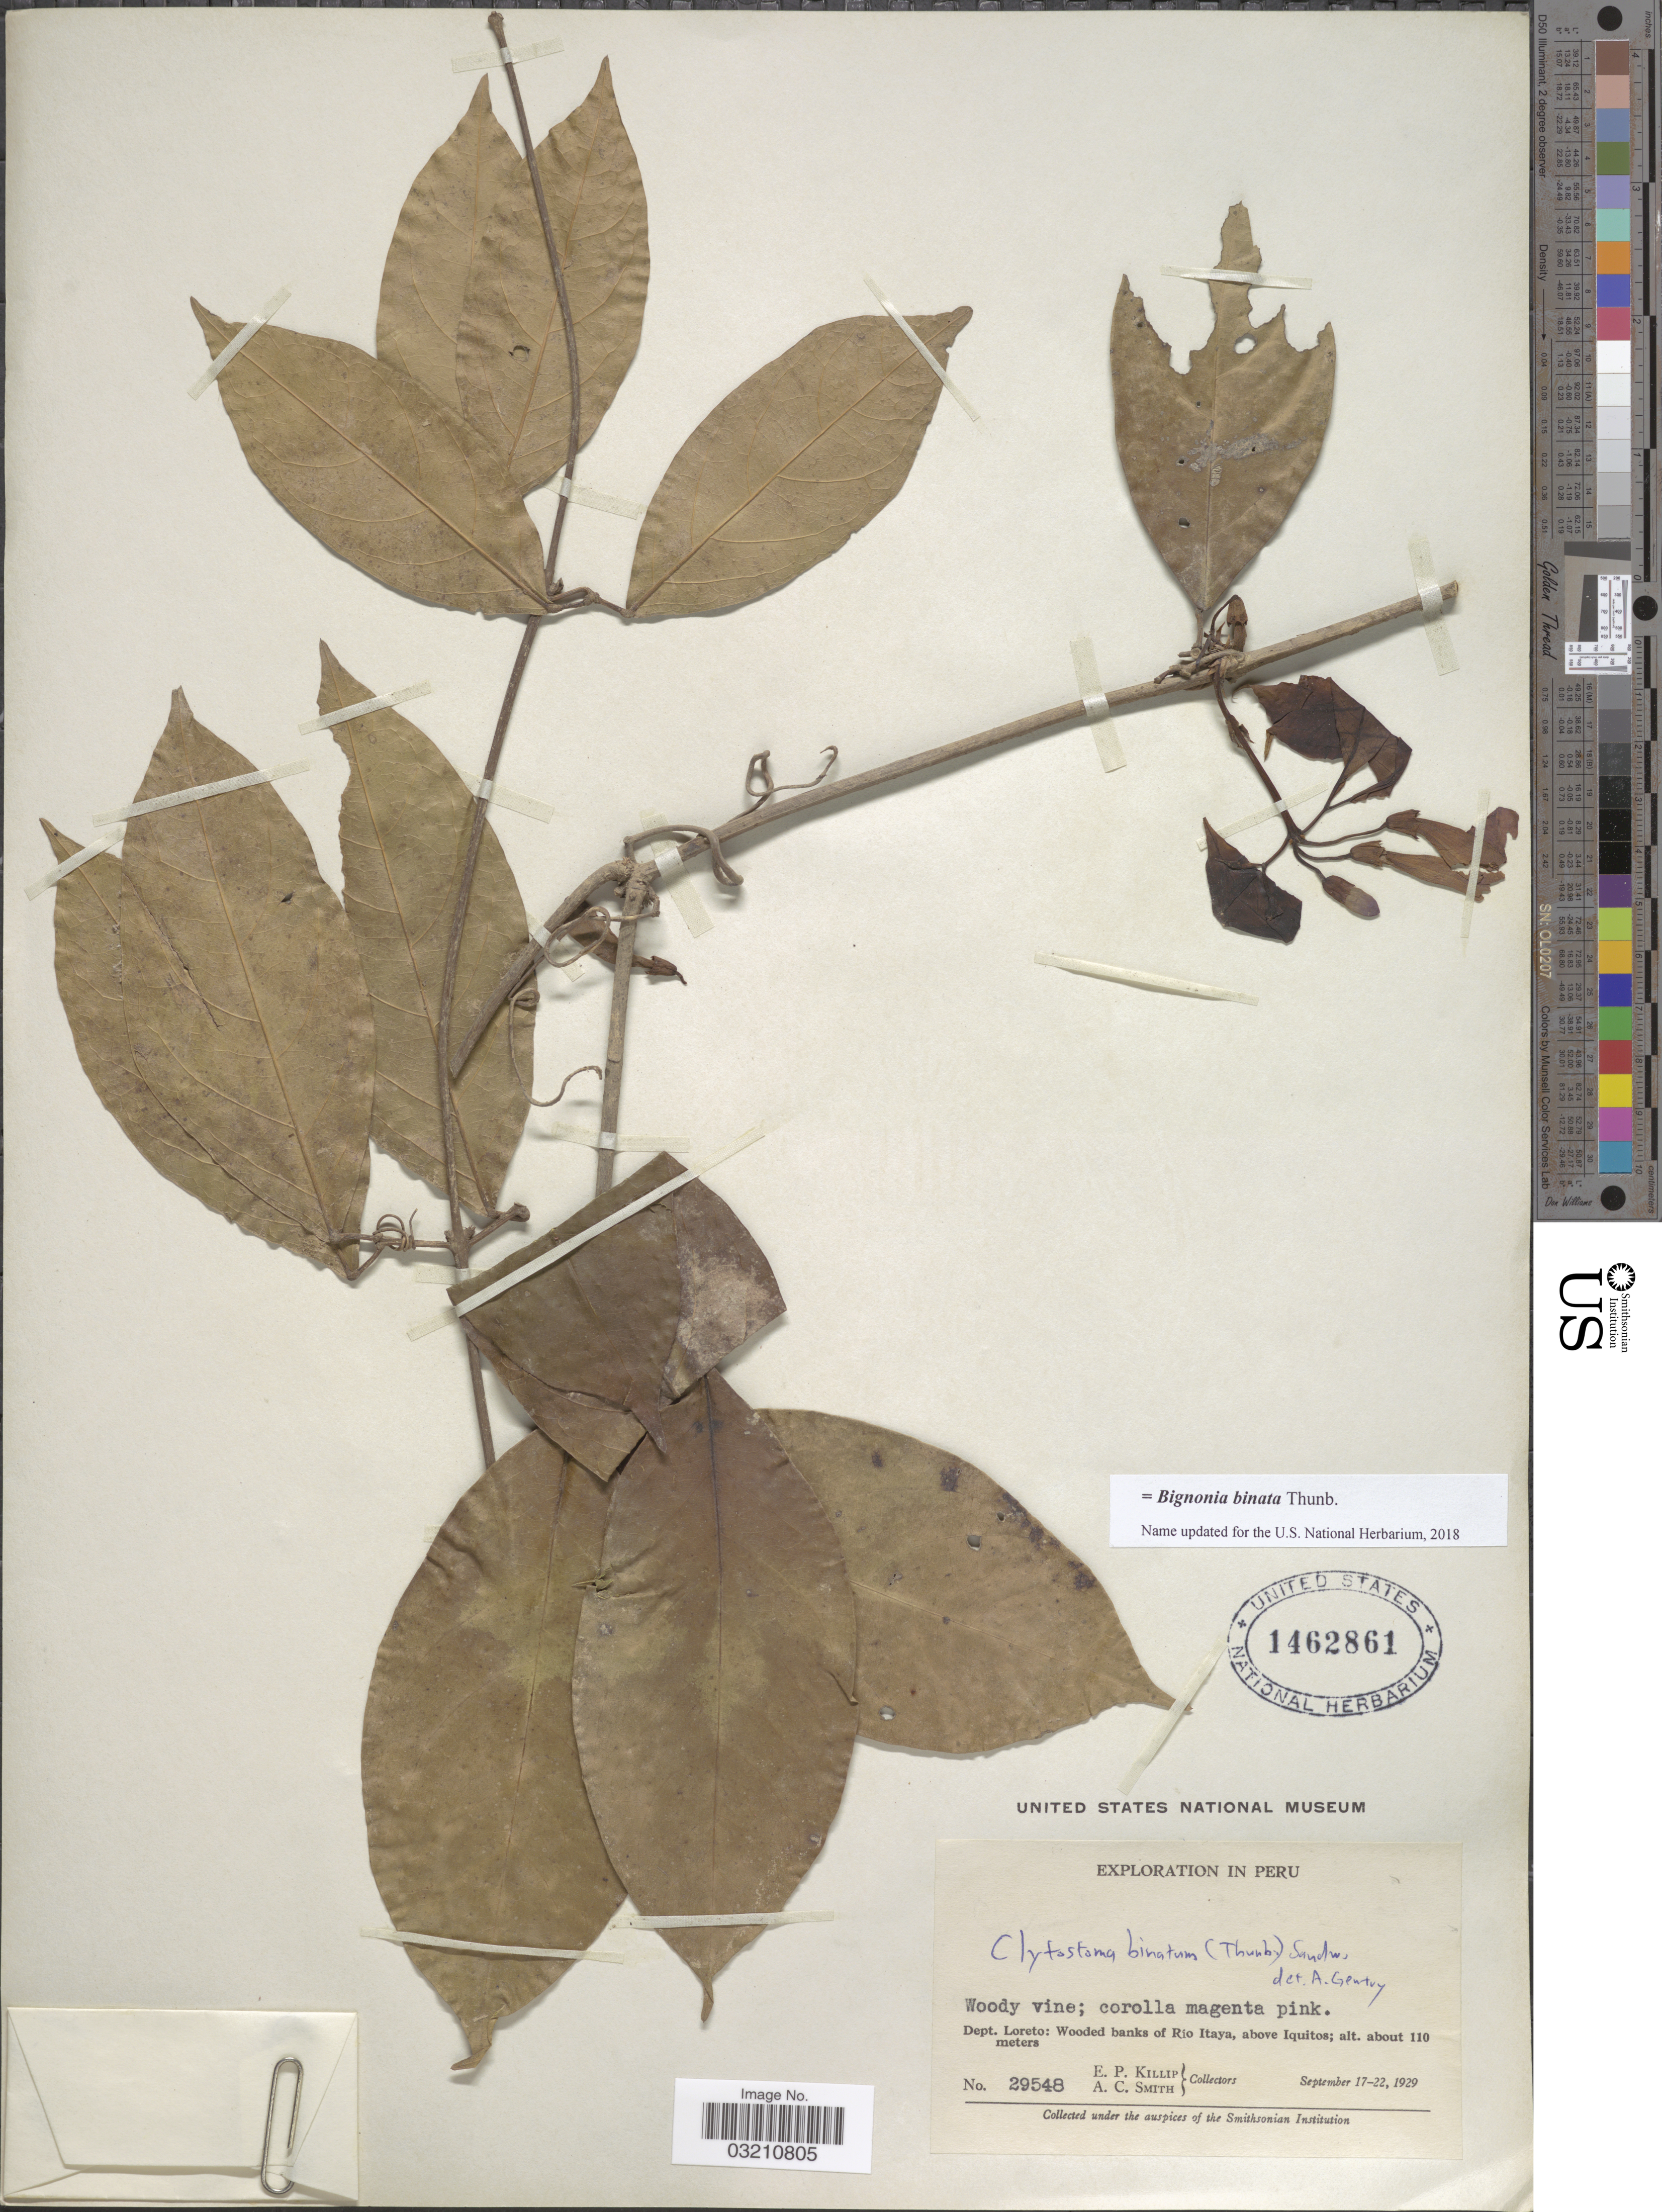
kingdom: Plantae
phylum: Tracheophyta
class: Magnoliopsida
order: Lamiales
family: Bignoniaceae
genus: Bignonia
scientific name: Bignonia binata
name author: Thunb.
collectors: E. P. Killip & A. C. Smith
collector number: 29548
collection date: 1929-09-17/1929-09-22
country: Peru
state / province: Loreto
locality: Dept. Loreto: Wooded banks of Río Itaya, above Iquitos.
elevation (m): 110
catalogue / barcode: US 1462861